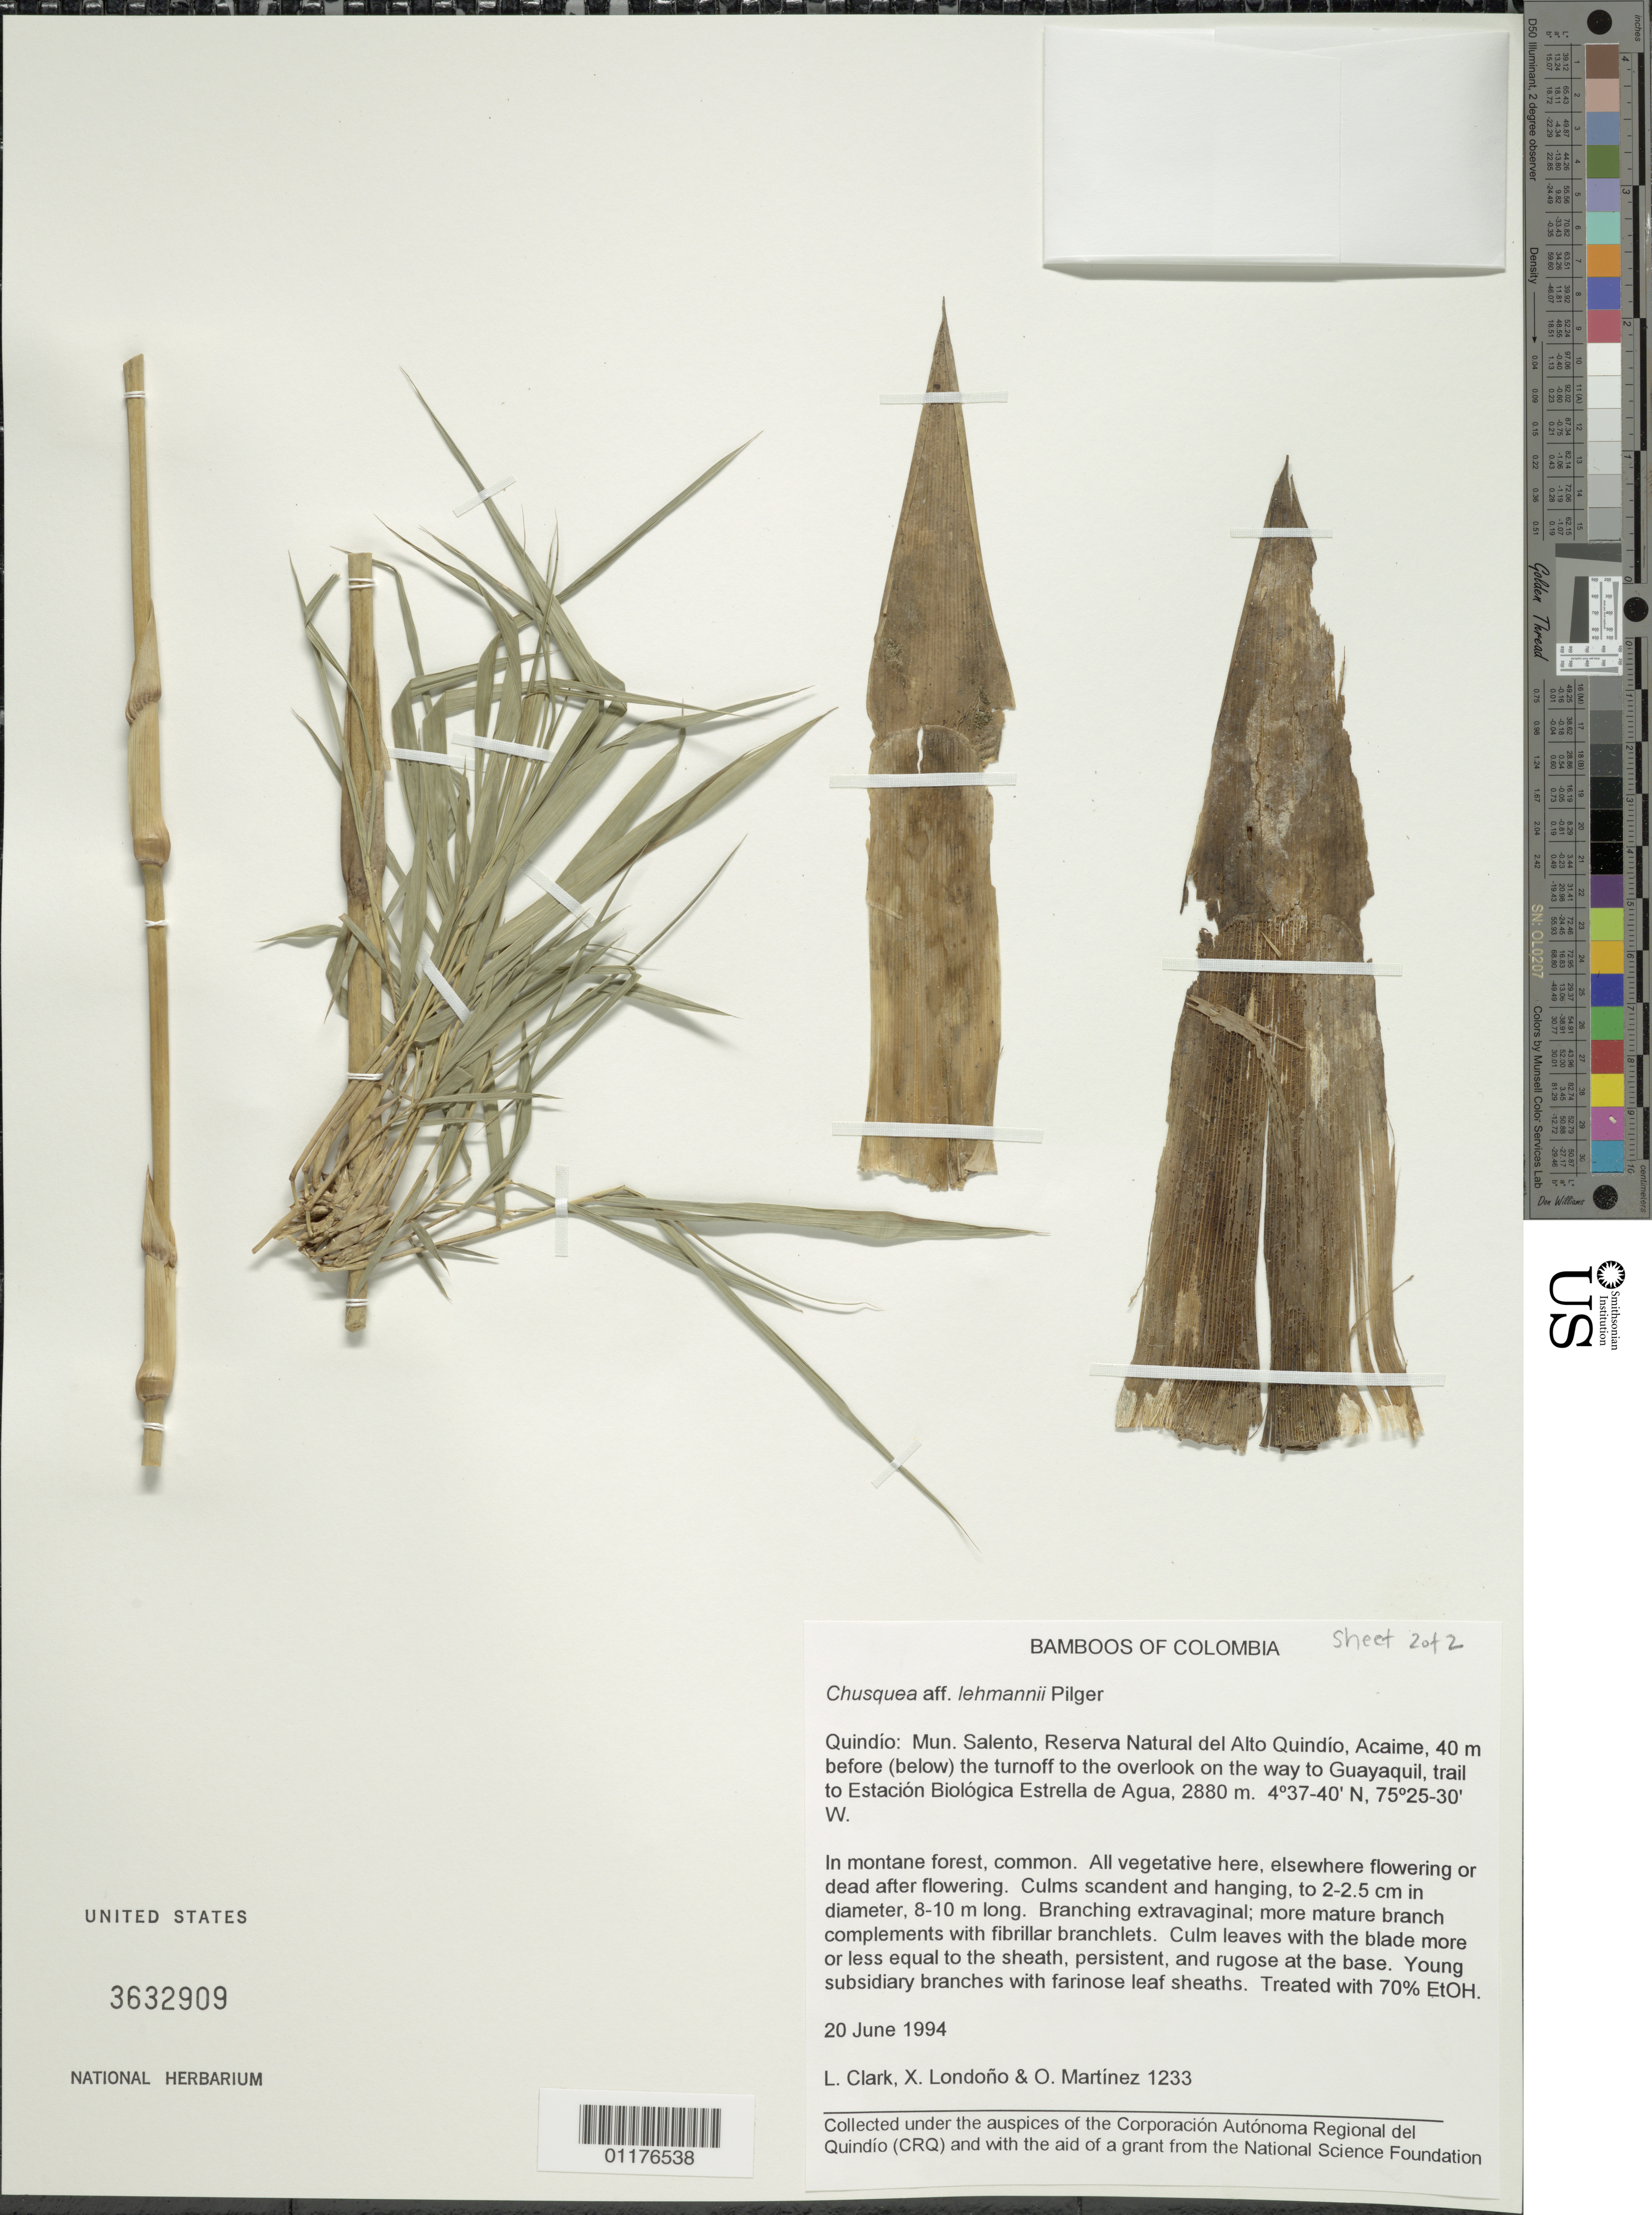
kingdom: Plantae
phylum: Tracheophyta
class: Liliopsida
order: Poales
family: Poaceae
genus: Chusquea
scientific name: Chusquea lehmannii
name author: Pilg.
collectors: L. G. Clark, X. Londoño & O. Martinez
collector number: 1233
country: Colombia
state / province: Quindío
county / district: Salento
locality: Reserva Natural del Alto Quindio. Acaime, near the turnoff to the overlook on the way to Guayaquil, trail to the Estacion Biologica Estrella de Agua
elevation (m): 2880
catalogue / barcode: US 3632909